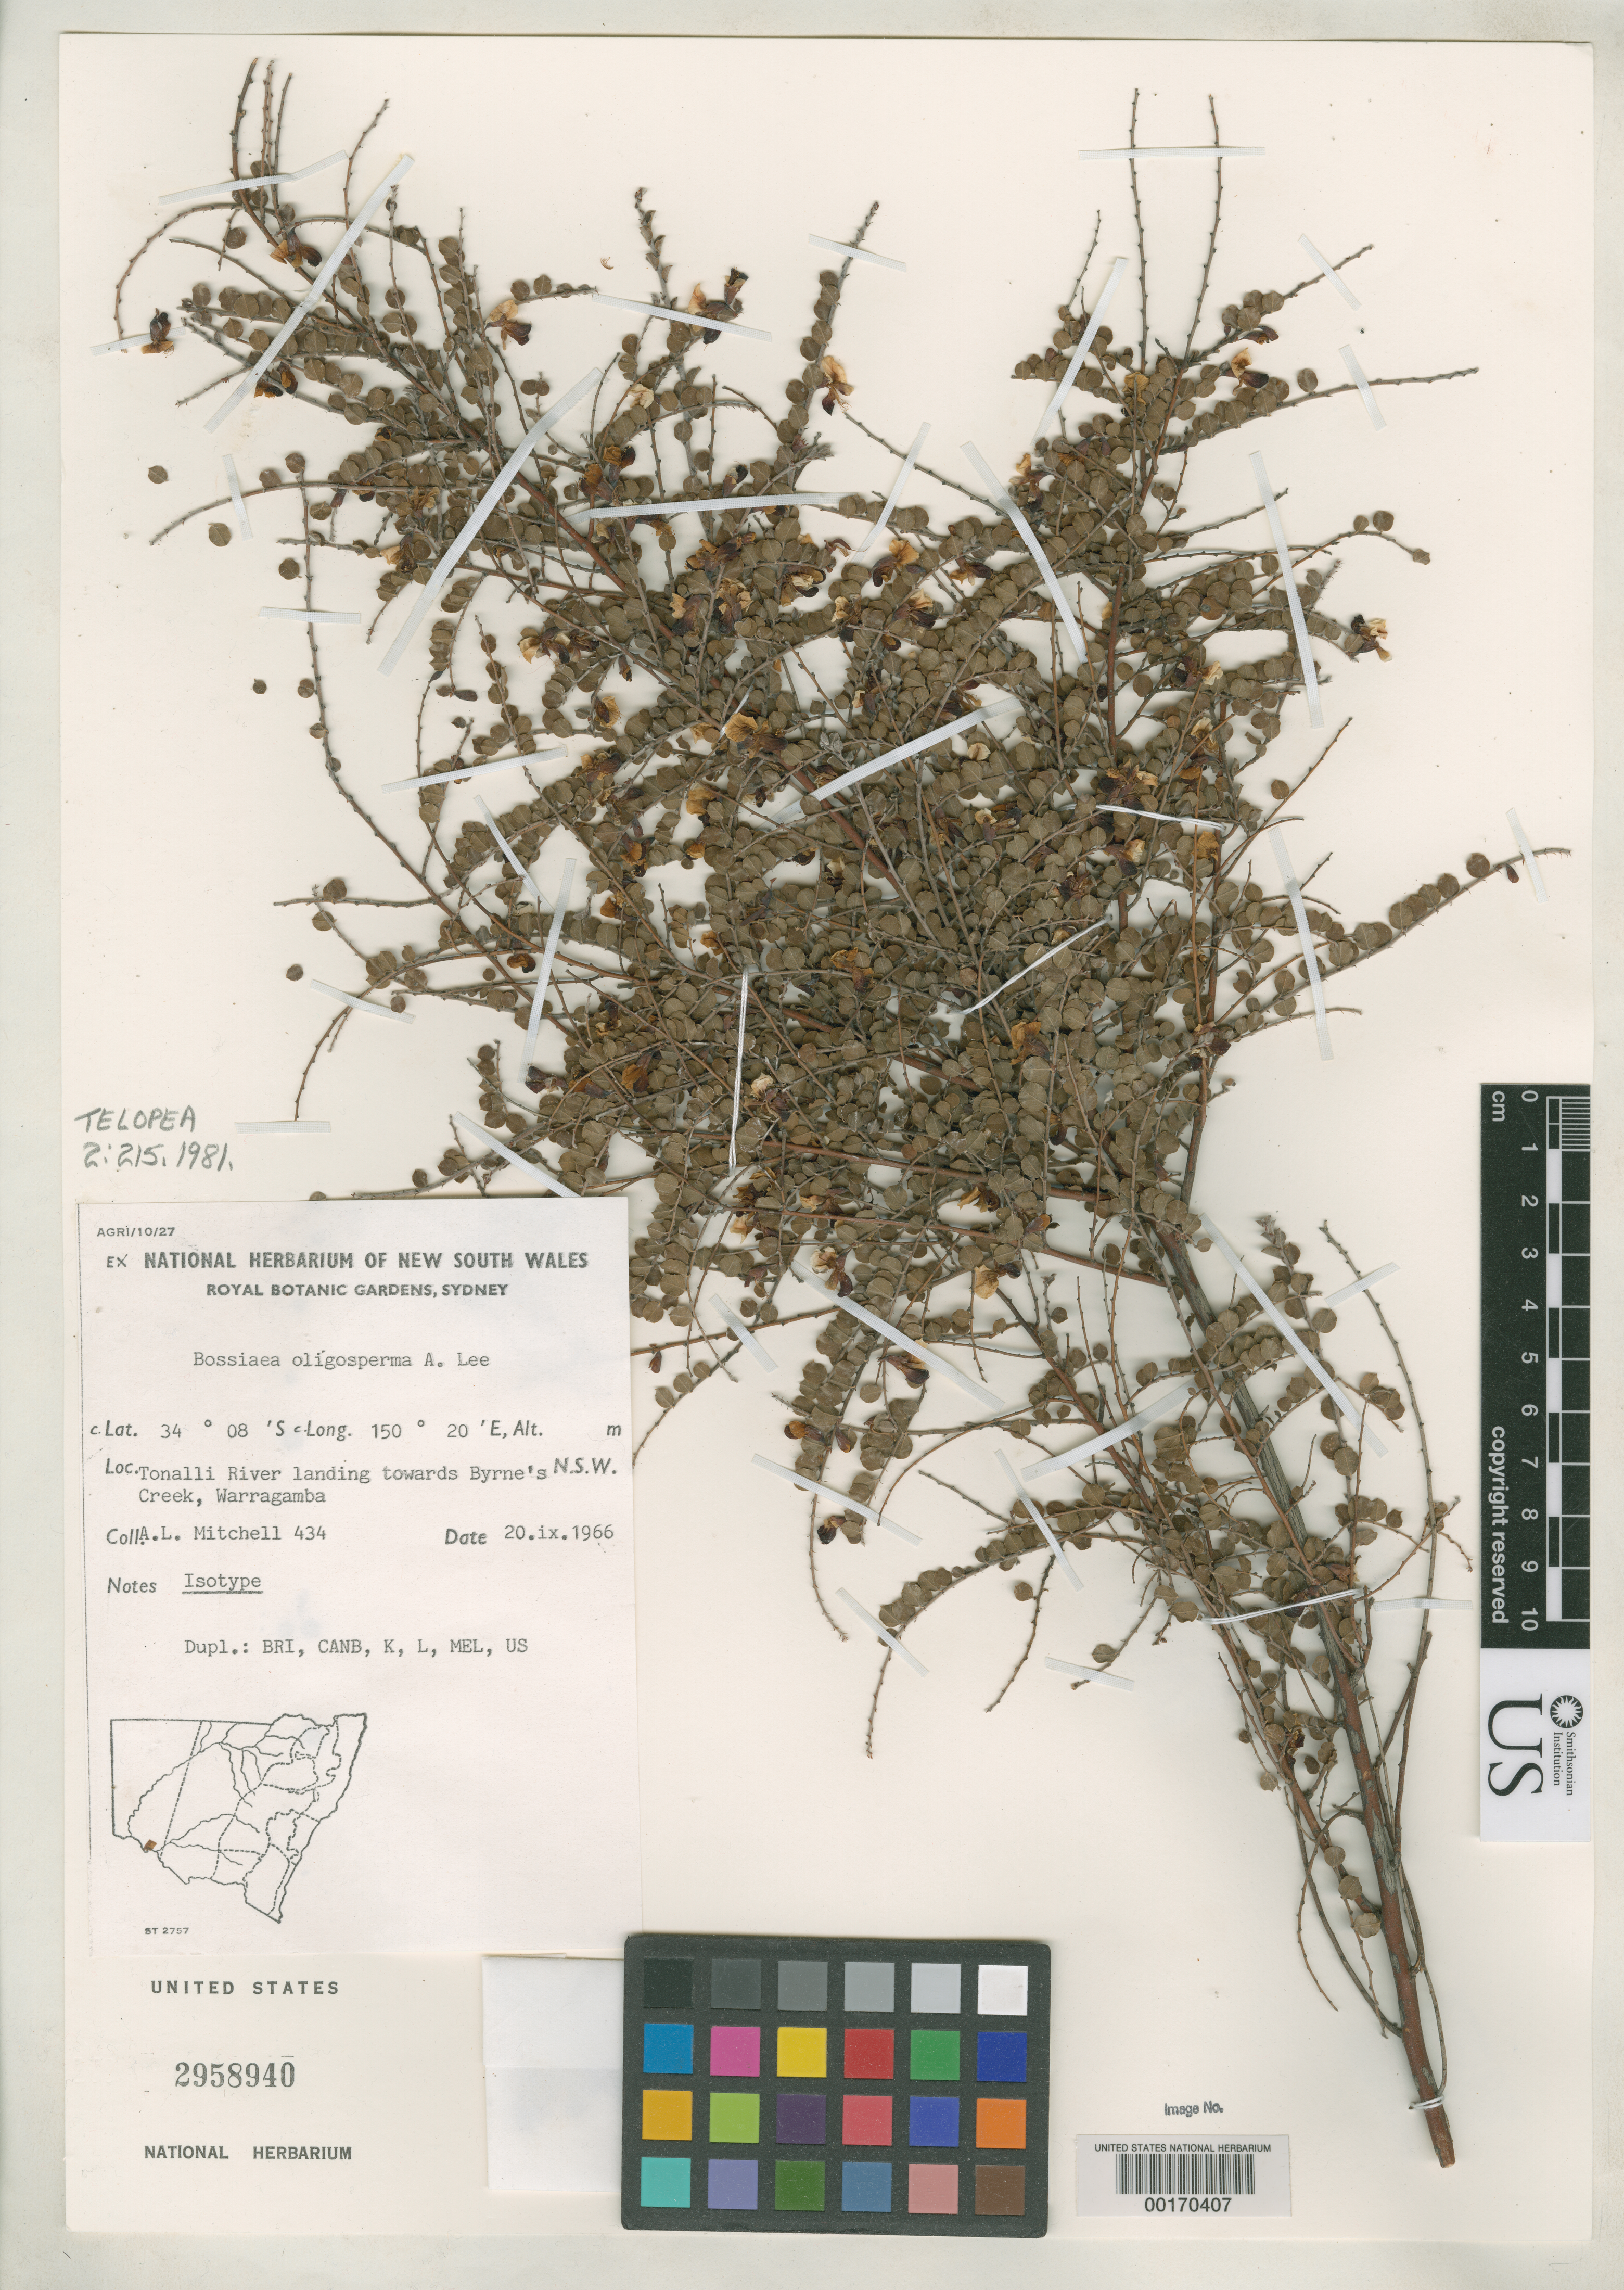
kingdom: Plantae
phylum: Tracheophyta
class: Magnoliopsida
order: Fabales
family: Fabaceae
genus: Bossiaea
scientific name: Bossiaea oligosperma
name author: Lee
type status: Isotype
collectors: A. Mitchell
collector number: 434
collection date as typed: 20 Sep 1966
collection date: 1966-09-20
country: Australia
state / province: New South Wales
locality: Tonalli River landing towards Byrne's Creek, Warragamba.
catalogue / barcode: US 2958940